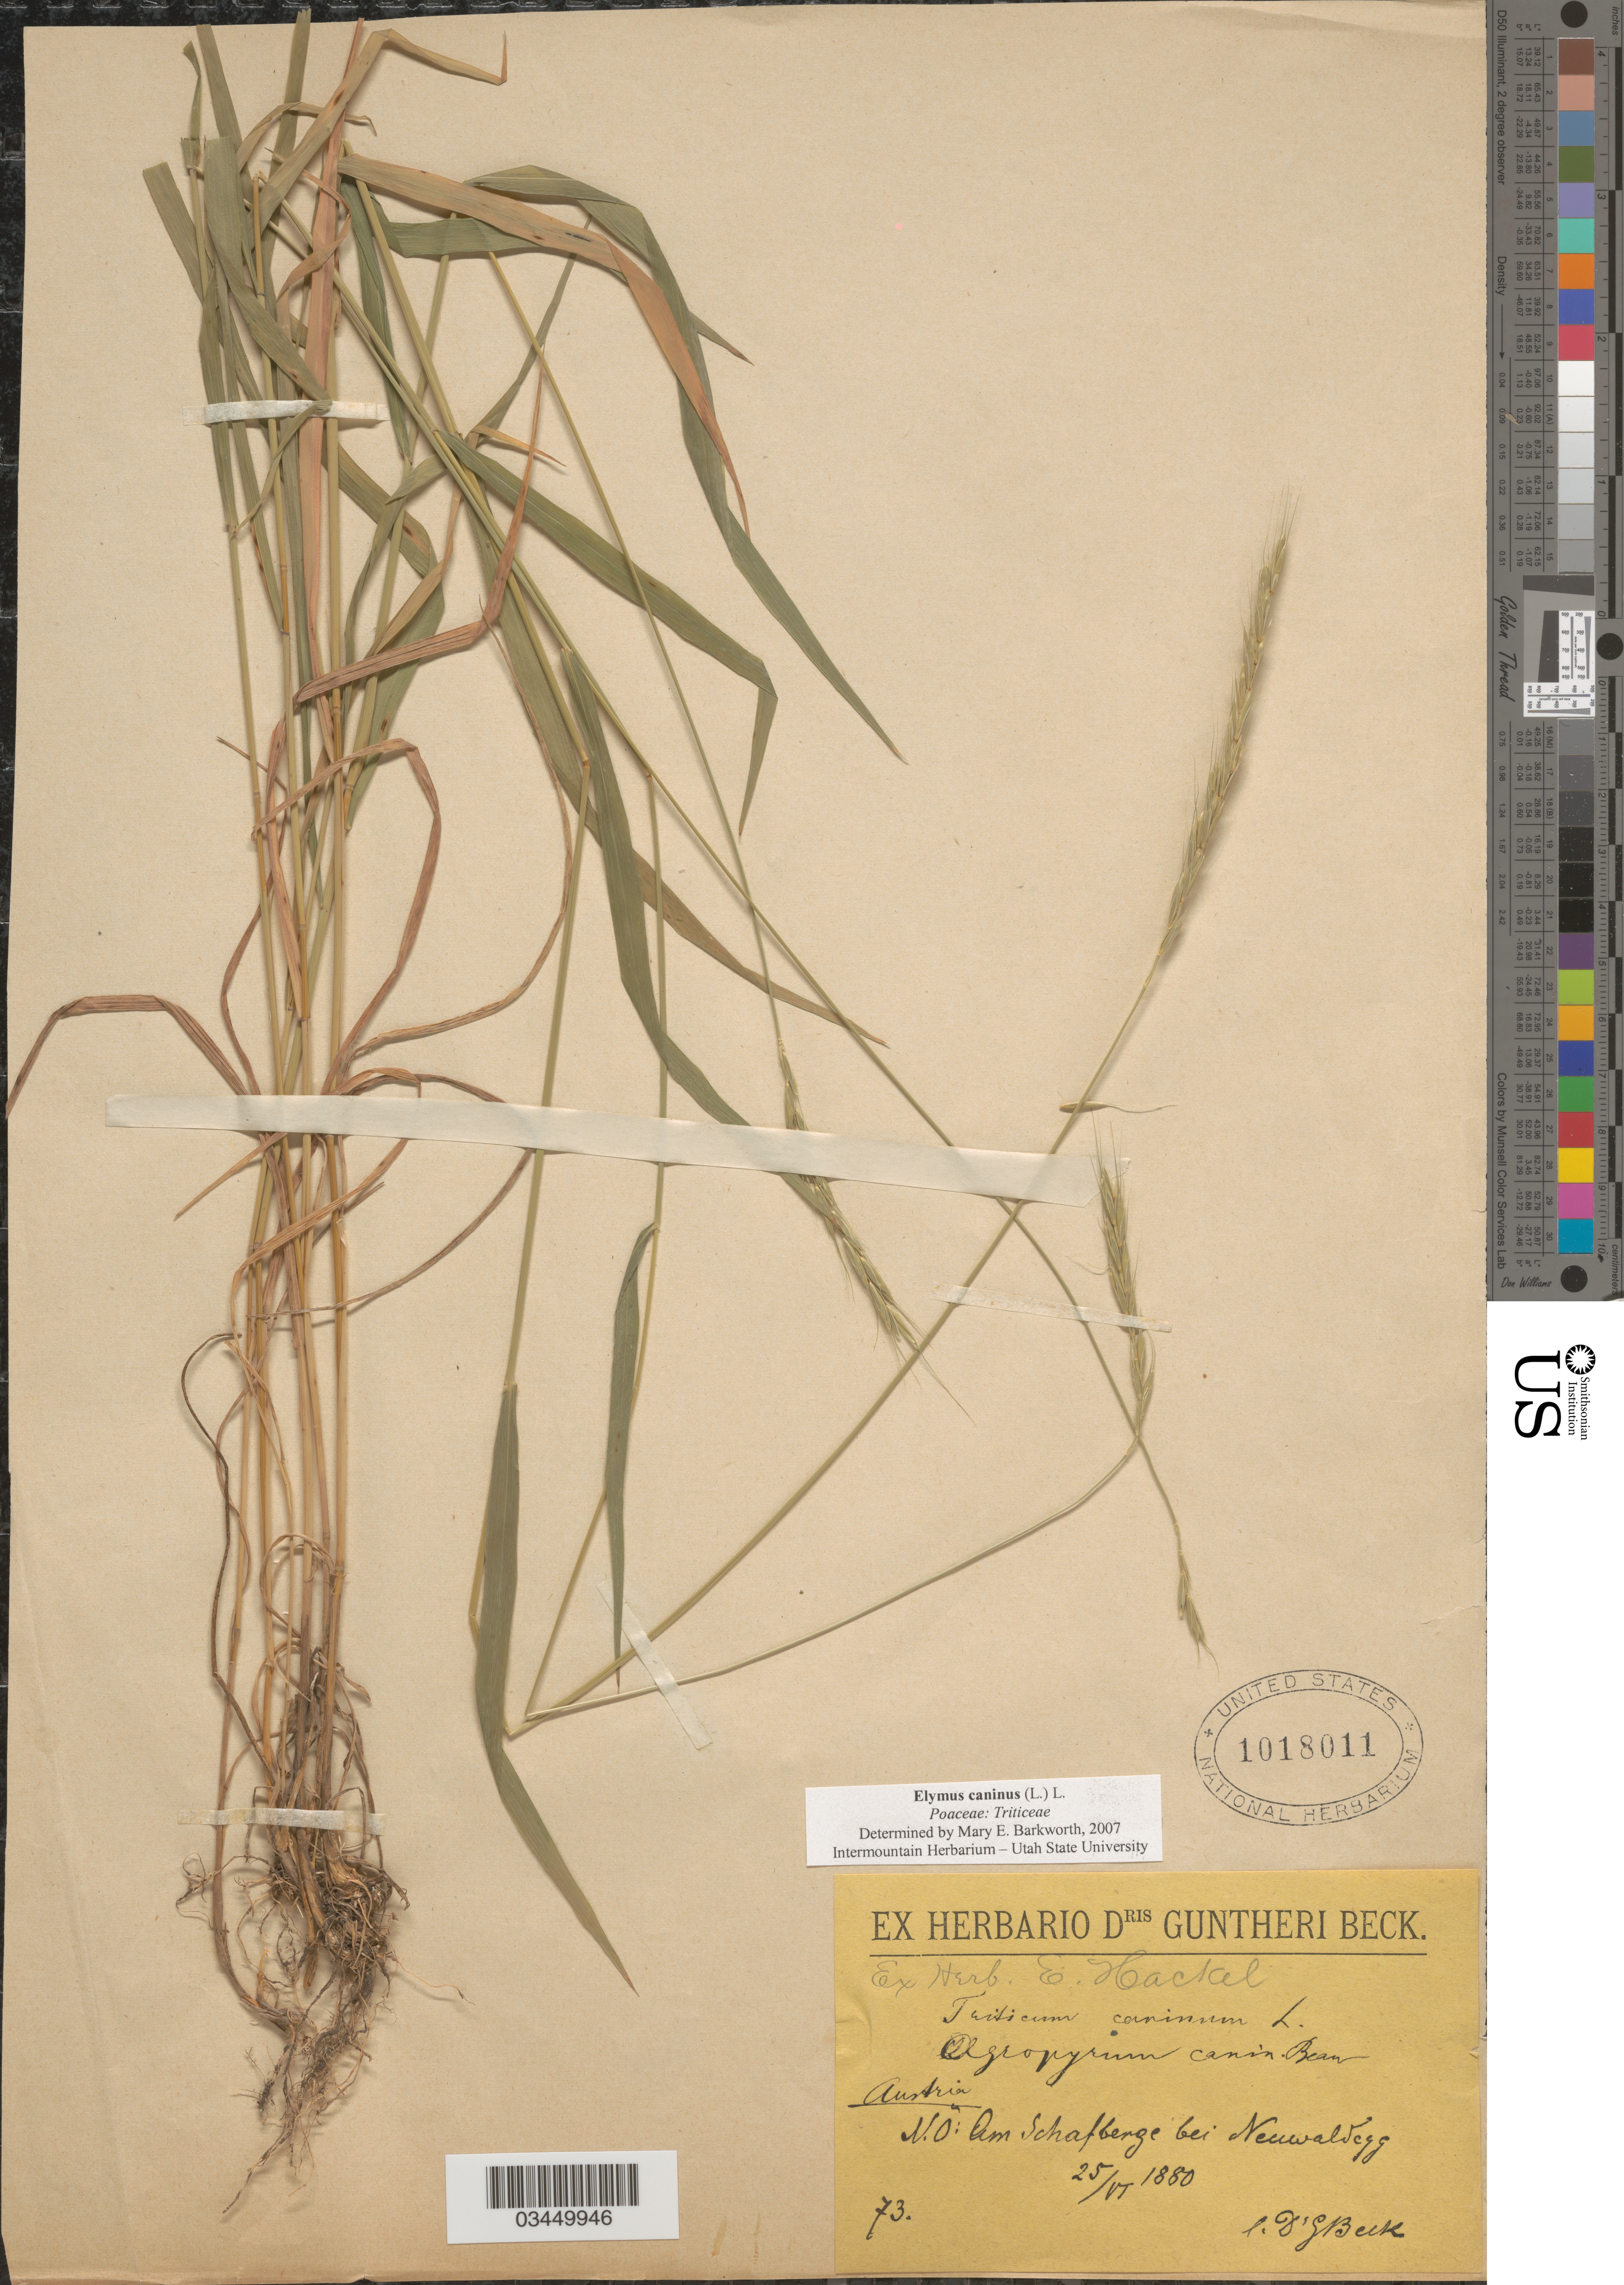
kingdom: Plantae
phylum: Tracheophyta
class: Liliopsida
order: Poales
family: Poaceae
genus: Elymus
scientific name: Elymus caninus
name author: (L.) L.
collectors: G. Beck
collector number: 73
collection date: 1880-06-25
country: Austria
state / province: Niederosterreich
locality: N.Õ: Am. Schafberge bei Neuwaldegg.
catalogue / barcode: US 1018011